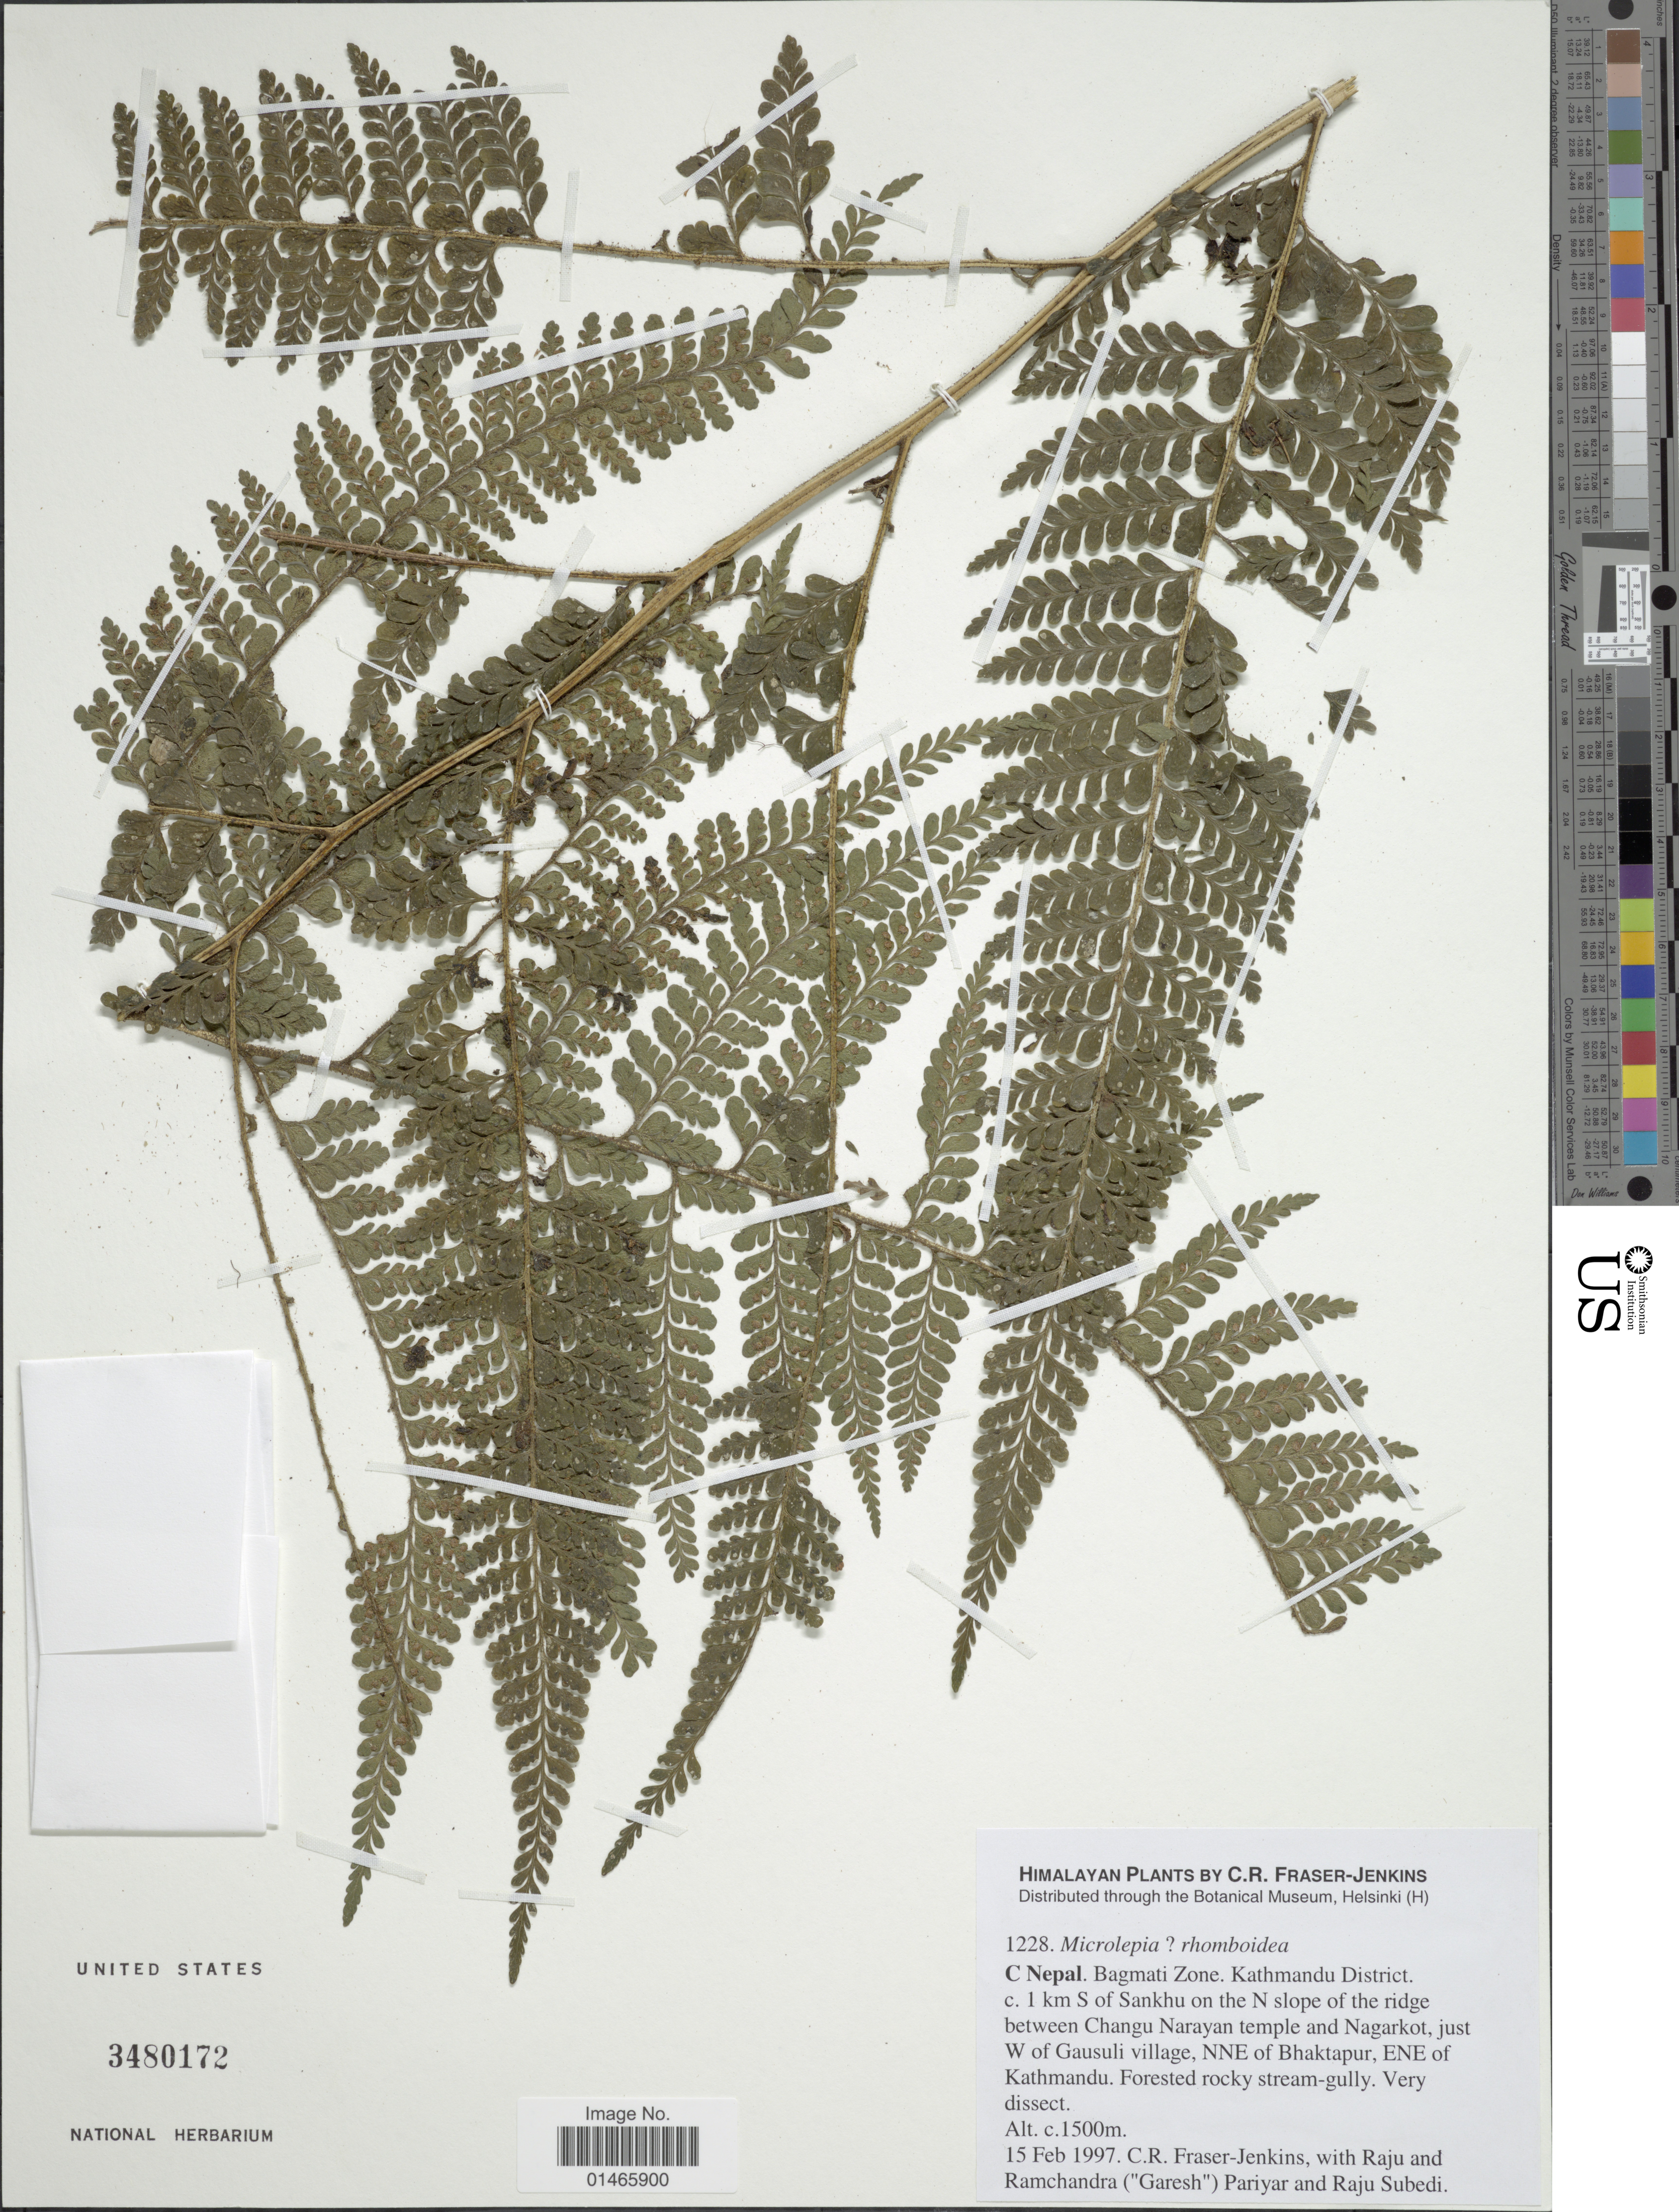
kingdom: Plantae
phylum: Tracheophyta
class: Polypodiopsida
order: Polypodiales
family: Dennstaedtiaceae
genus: Microlepia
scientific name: Microlepia sp.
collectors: C. R. Fraser-Jenkins, R. Pariyar, G. Pariyar & R. Subedi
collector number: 1228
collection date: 1997-02-15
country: Nepal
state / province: Bagmati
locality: Bagmati Zone, Kathmandu District, c. 1 km S of Sankhu on the N slope of the ridge between Changu Narayan temple and Nagarkot, just W of Gausuli village, NNE of Bhaktapur, ENE of Kathmandu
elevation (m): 1500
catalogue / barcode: US 3480172